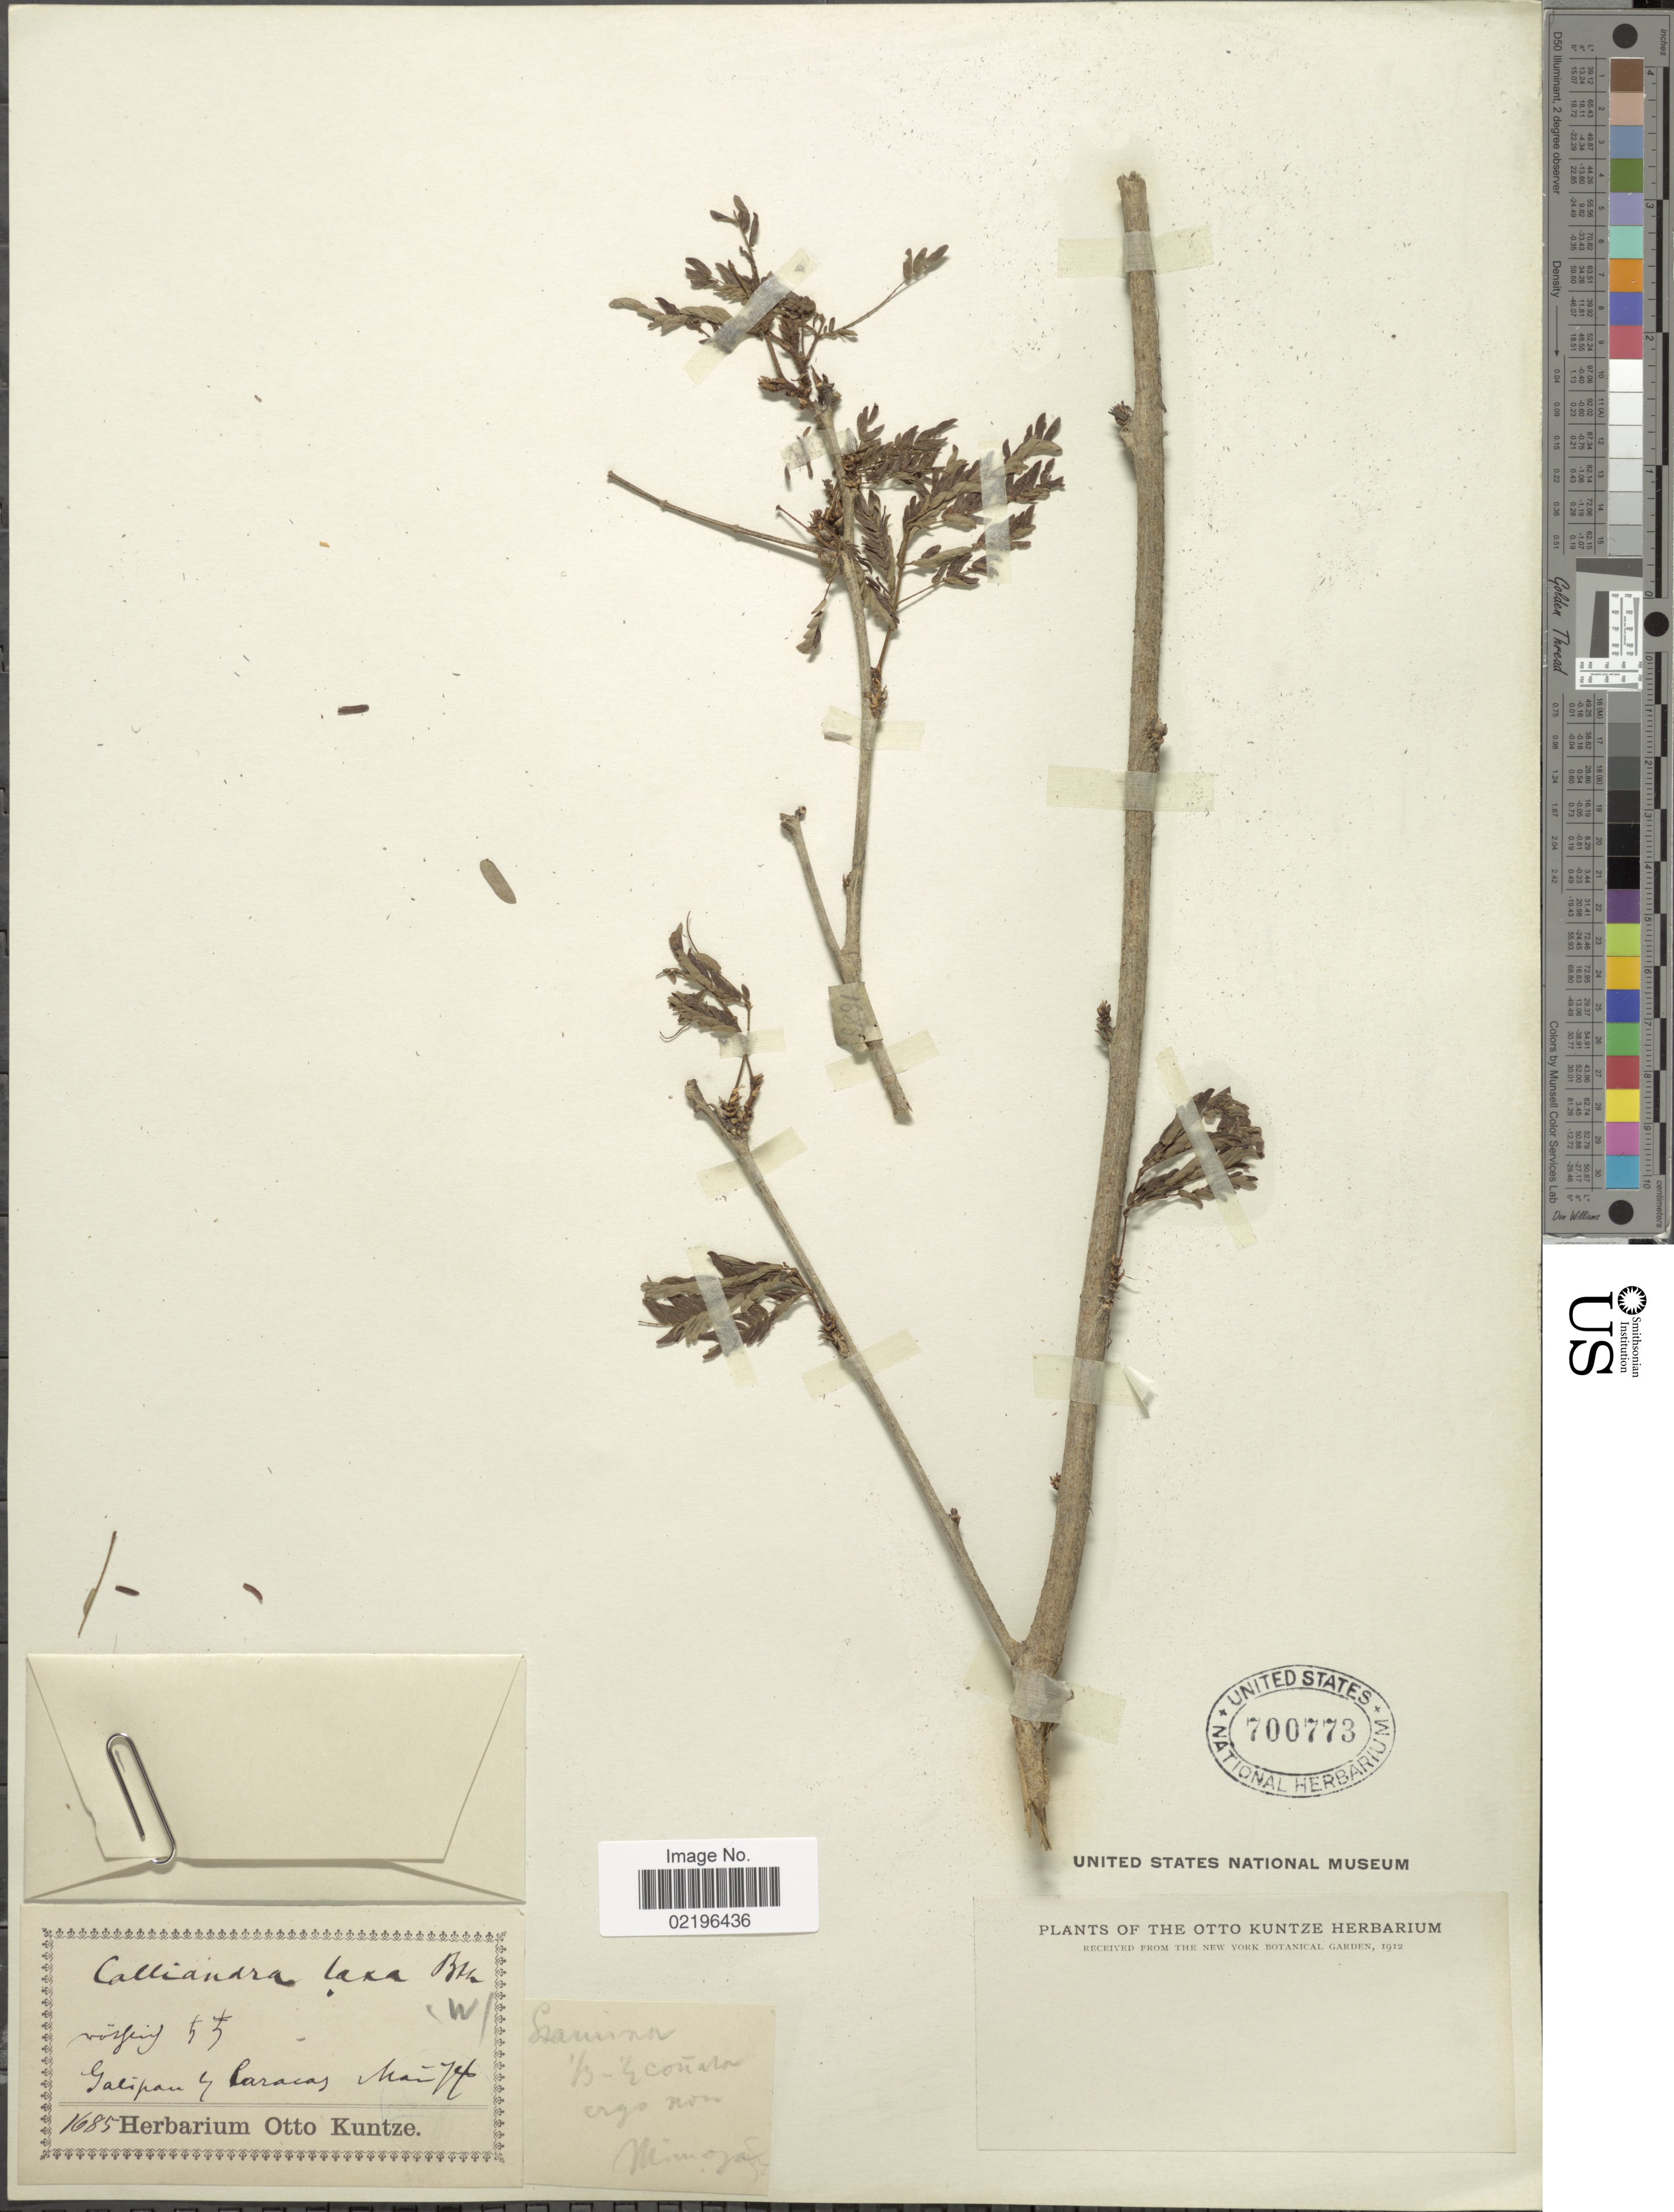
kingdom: Plantae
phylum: Tracheophyta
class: Magnoliopsida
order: Fabales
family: Fabaceae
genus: Calliandra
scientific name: Calliandra laxa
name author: (Willd.) Benth.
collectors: ex herb. Otto Kuntze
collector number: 1685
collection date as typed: Transcribed d/m/y: /5/74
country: Venezuela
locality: Galipan y Caracas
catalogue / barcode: US 700773